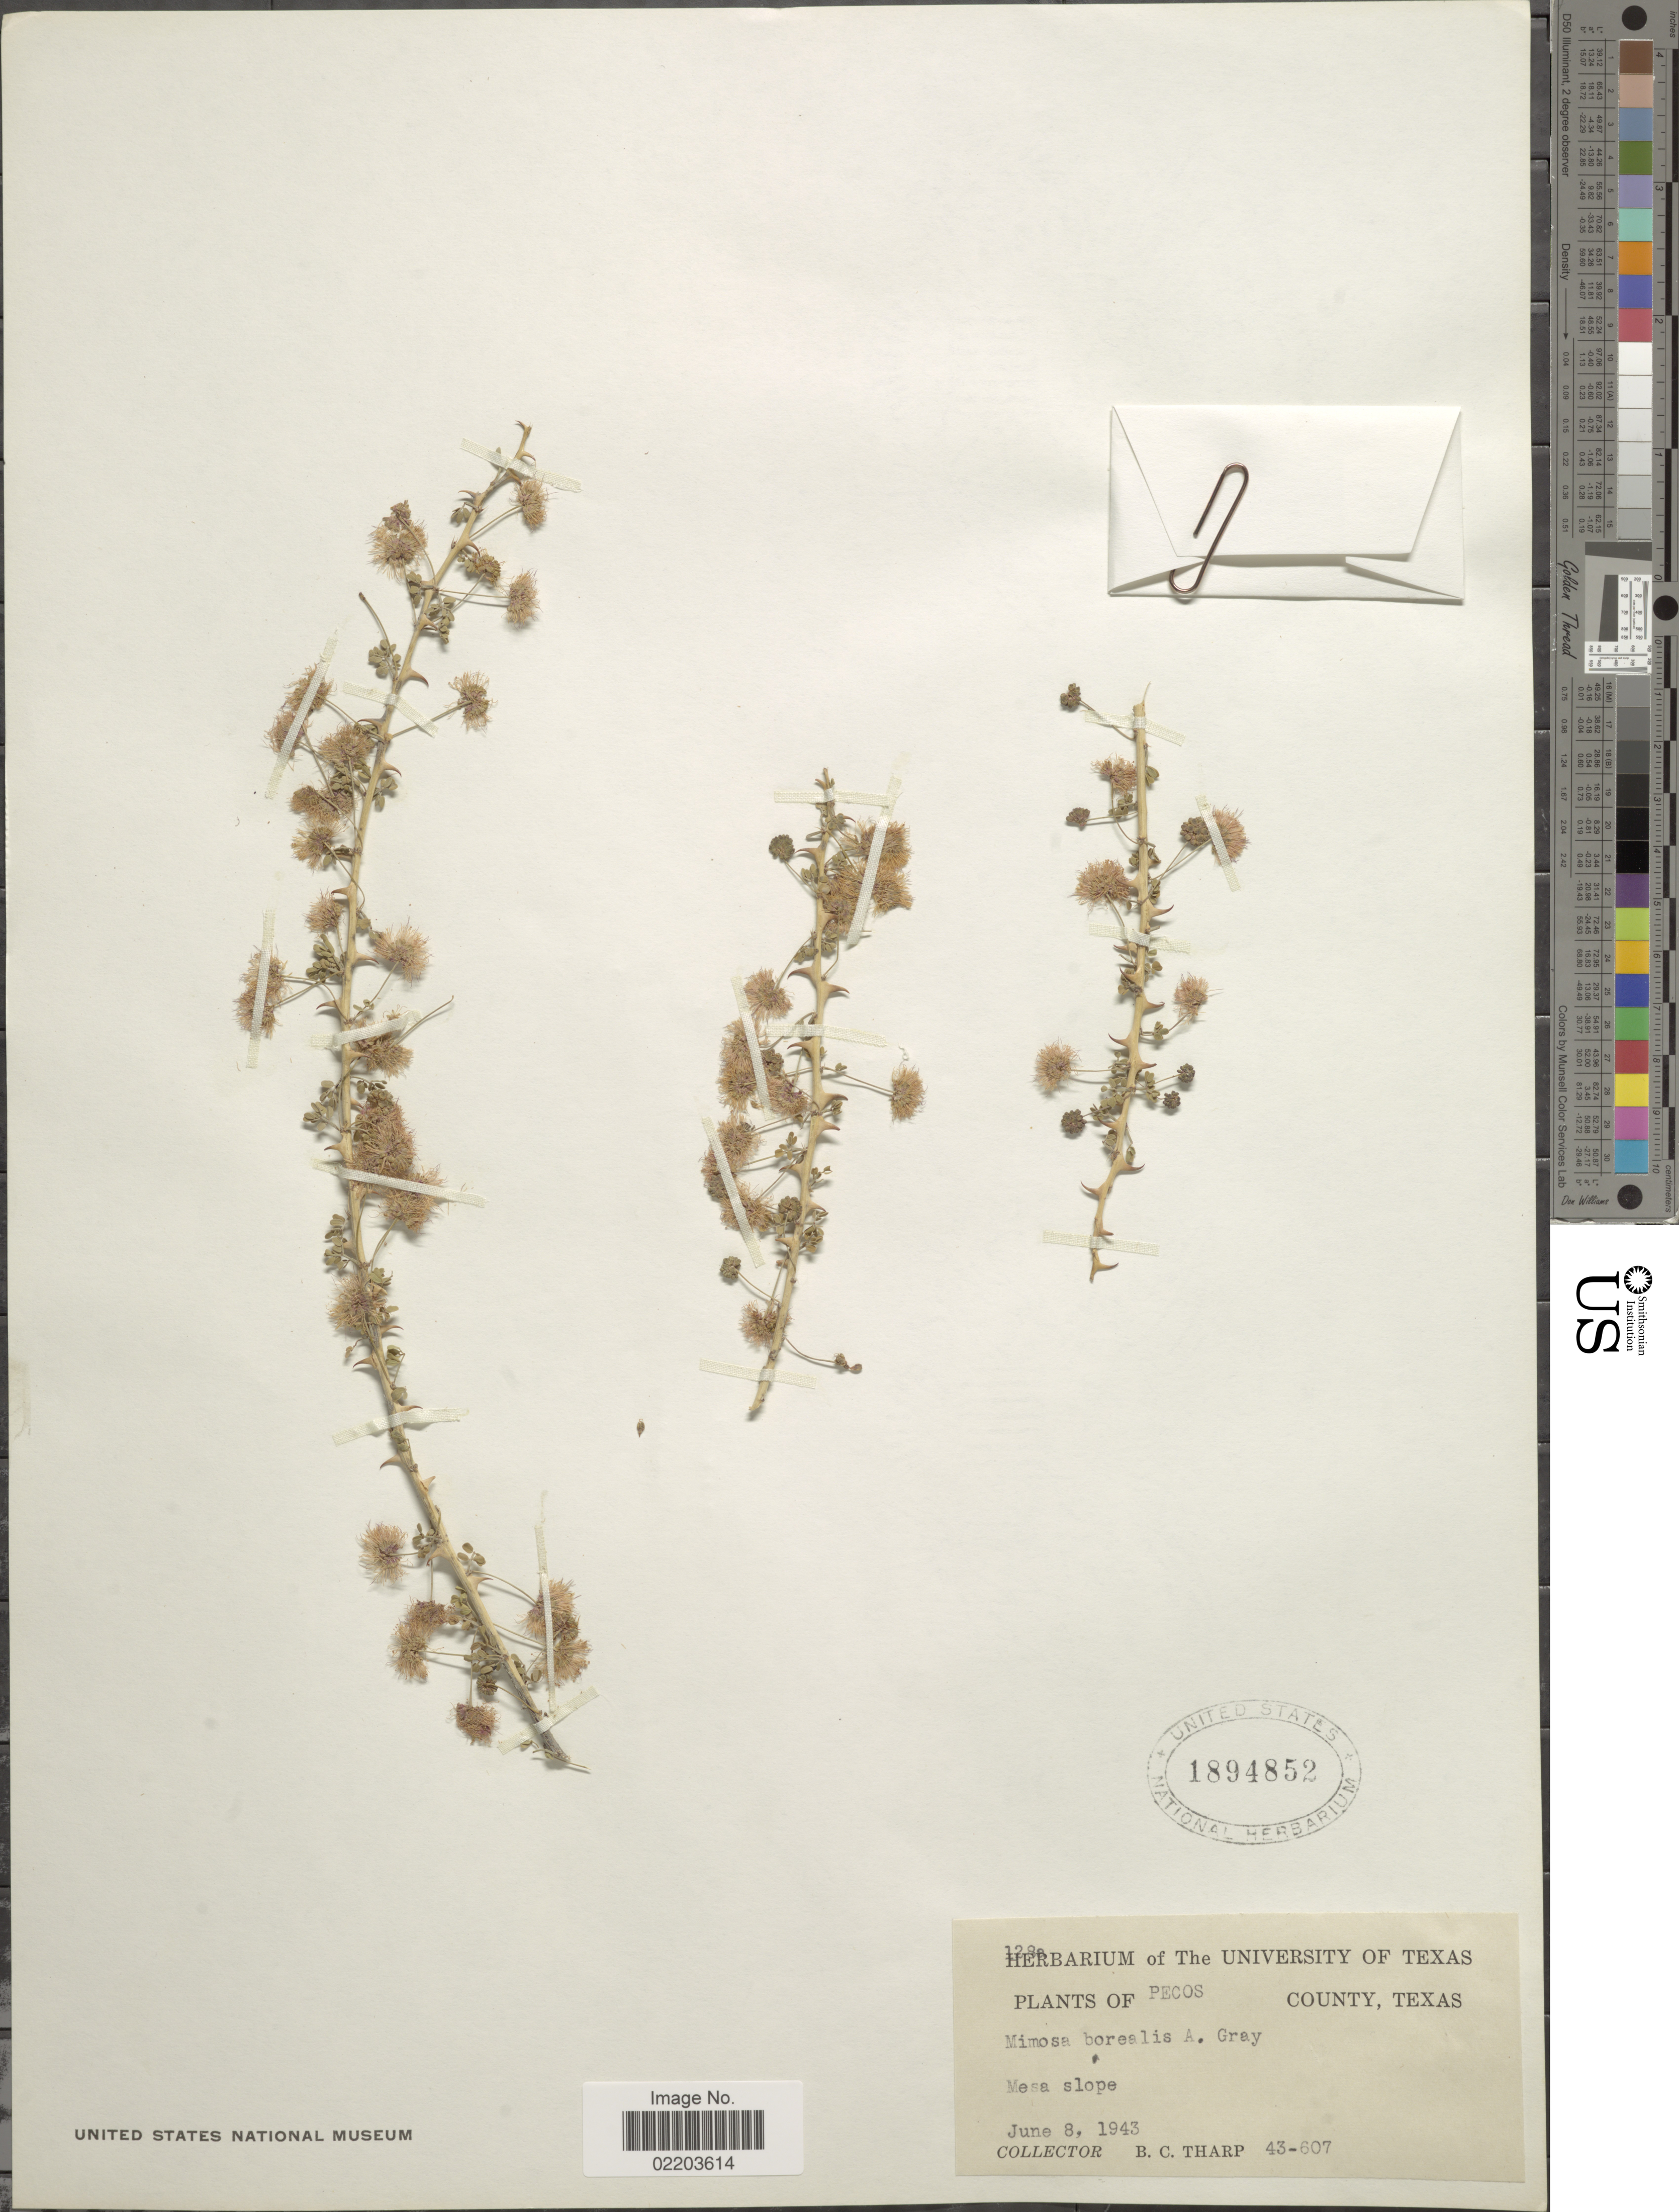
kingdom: Plantae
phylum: Tracheophyta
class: Magnoliopsida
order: Fabales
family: Fabaceae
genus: Mimosa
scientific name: Mimosa borealis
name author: A. Gray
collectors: B. C. Tharp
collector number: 43-607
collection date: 1943-06-08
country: United States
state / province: Texas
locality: Pecos, Mesa slope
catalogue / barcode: US 1894852